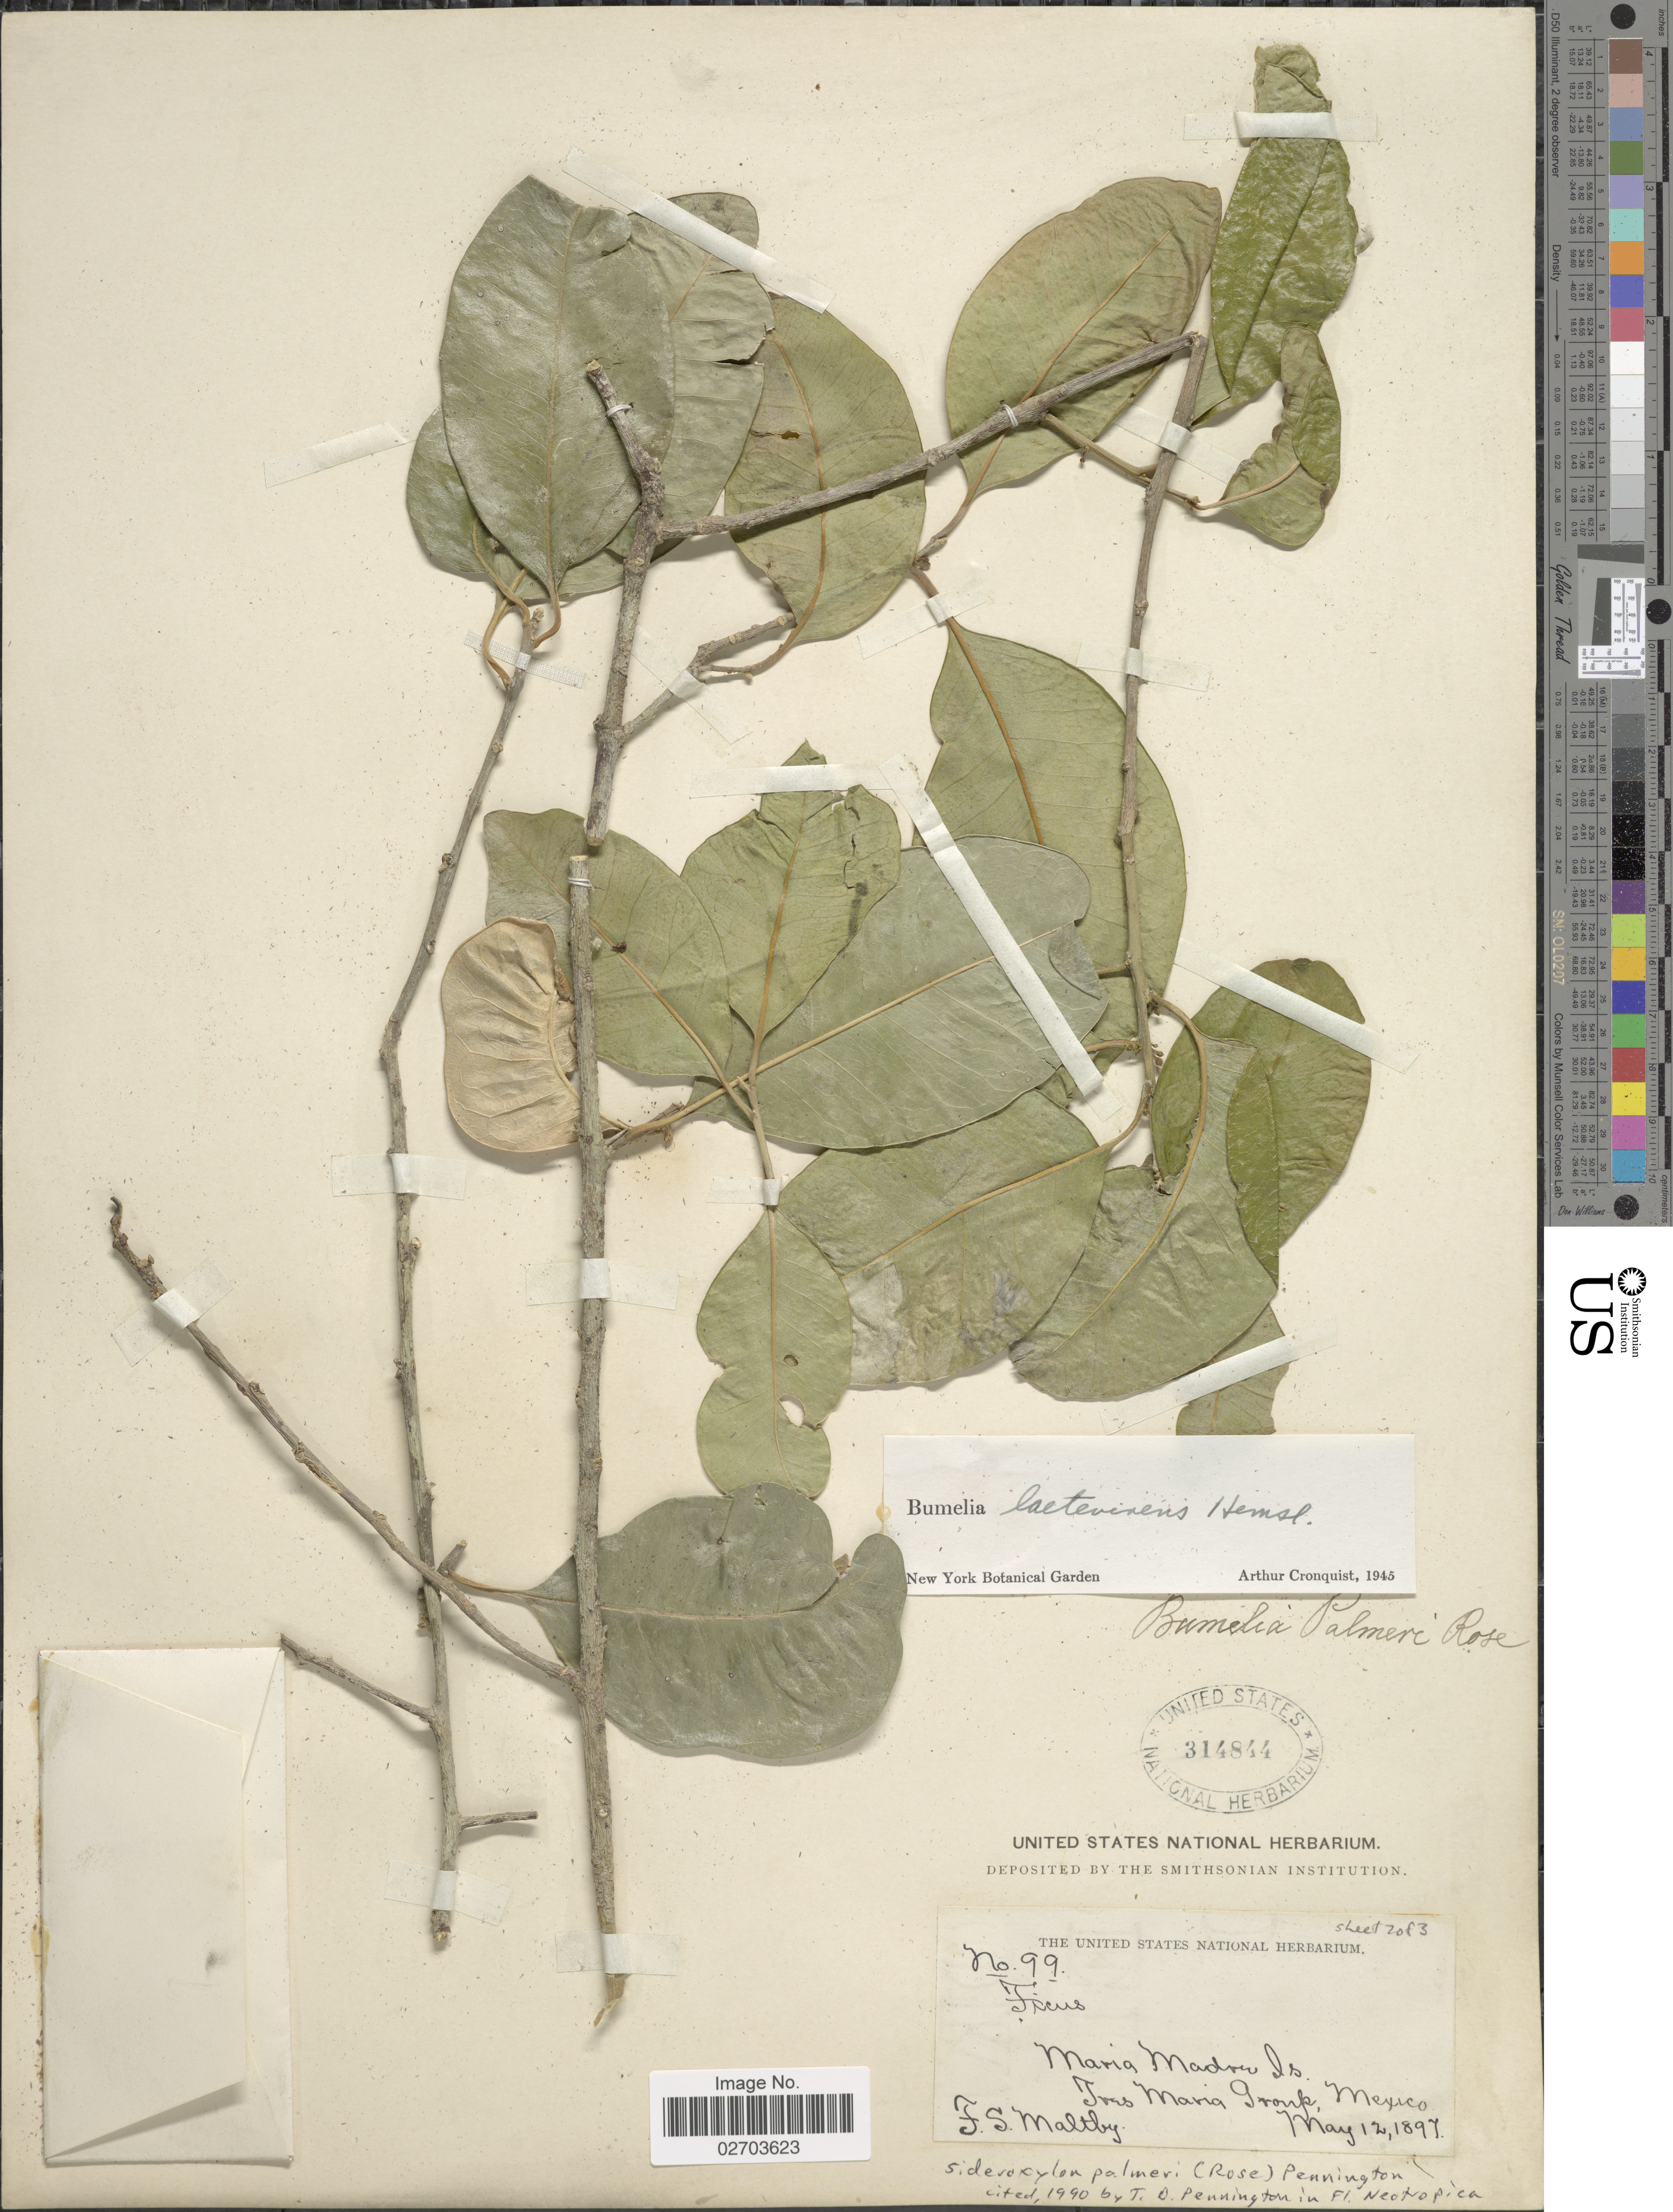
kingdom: Plantae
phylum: Tracheophyta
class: Magnoliopsida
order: Ericales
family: Sapotaceae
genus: Sideroxylon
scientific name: Sideroxylon palmeri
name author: (Rose) T.D. Penn.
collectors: F. S. Maltby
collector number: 99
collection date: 1897-05-12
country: Mexico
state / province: Nayarit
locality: Maria Madre Is. Tres Maria Group.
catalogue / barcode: US 314844